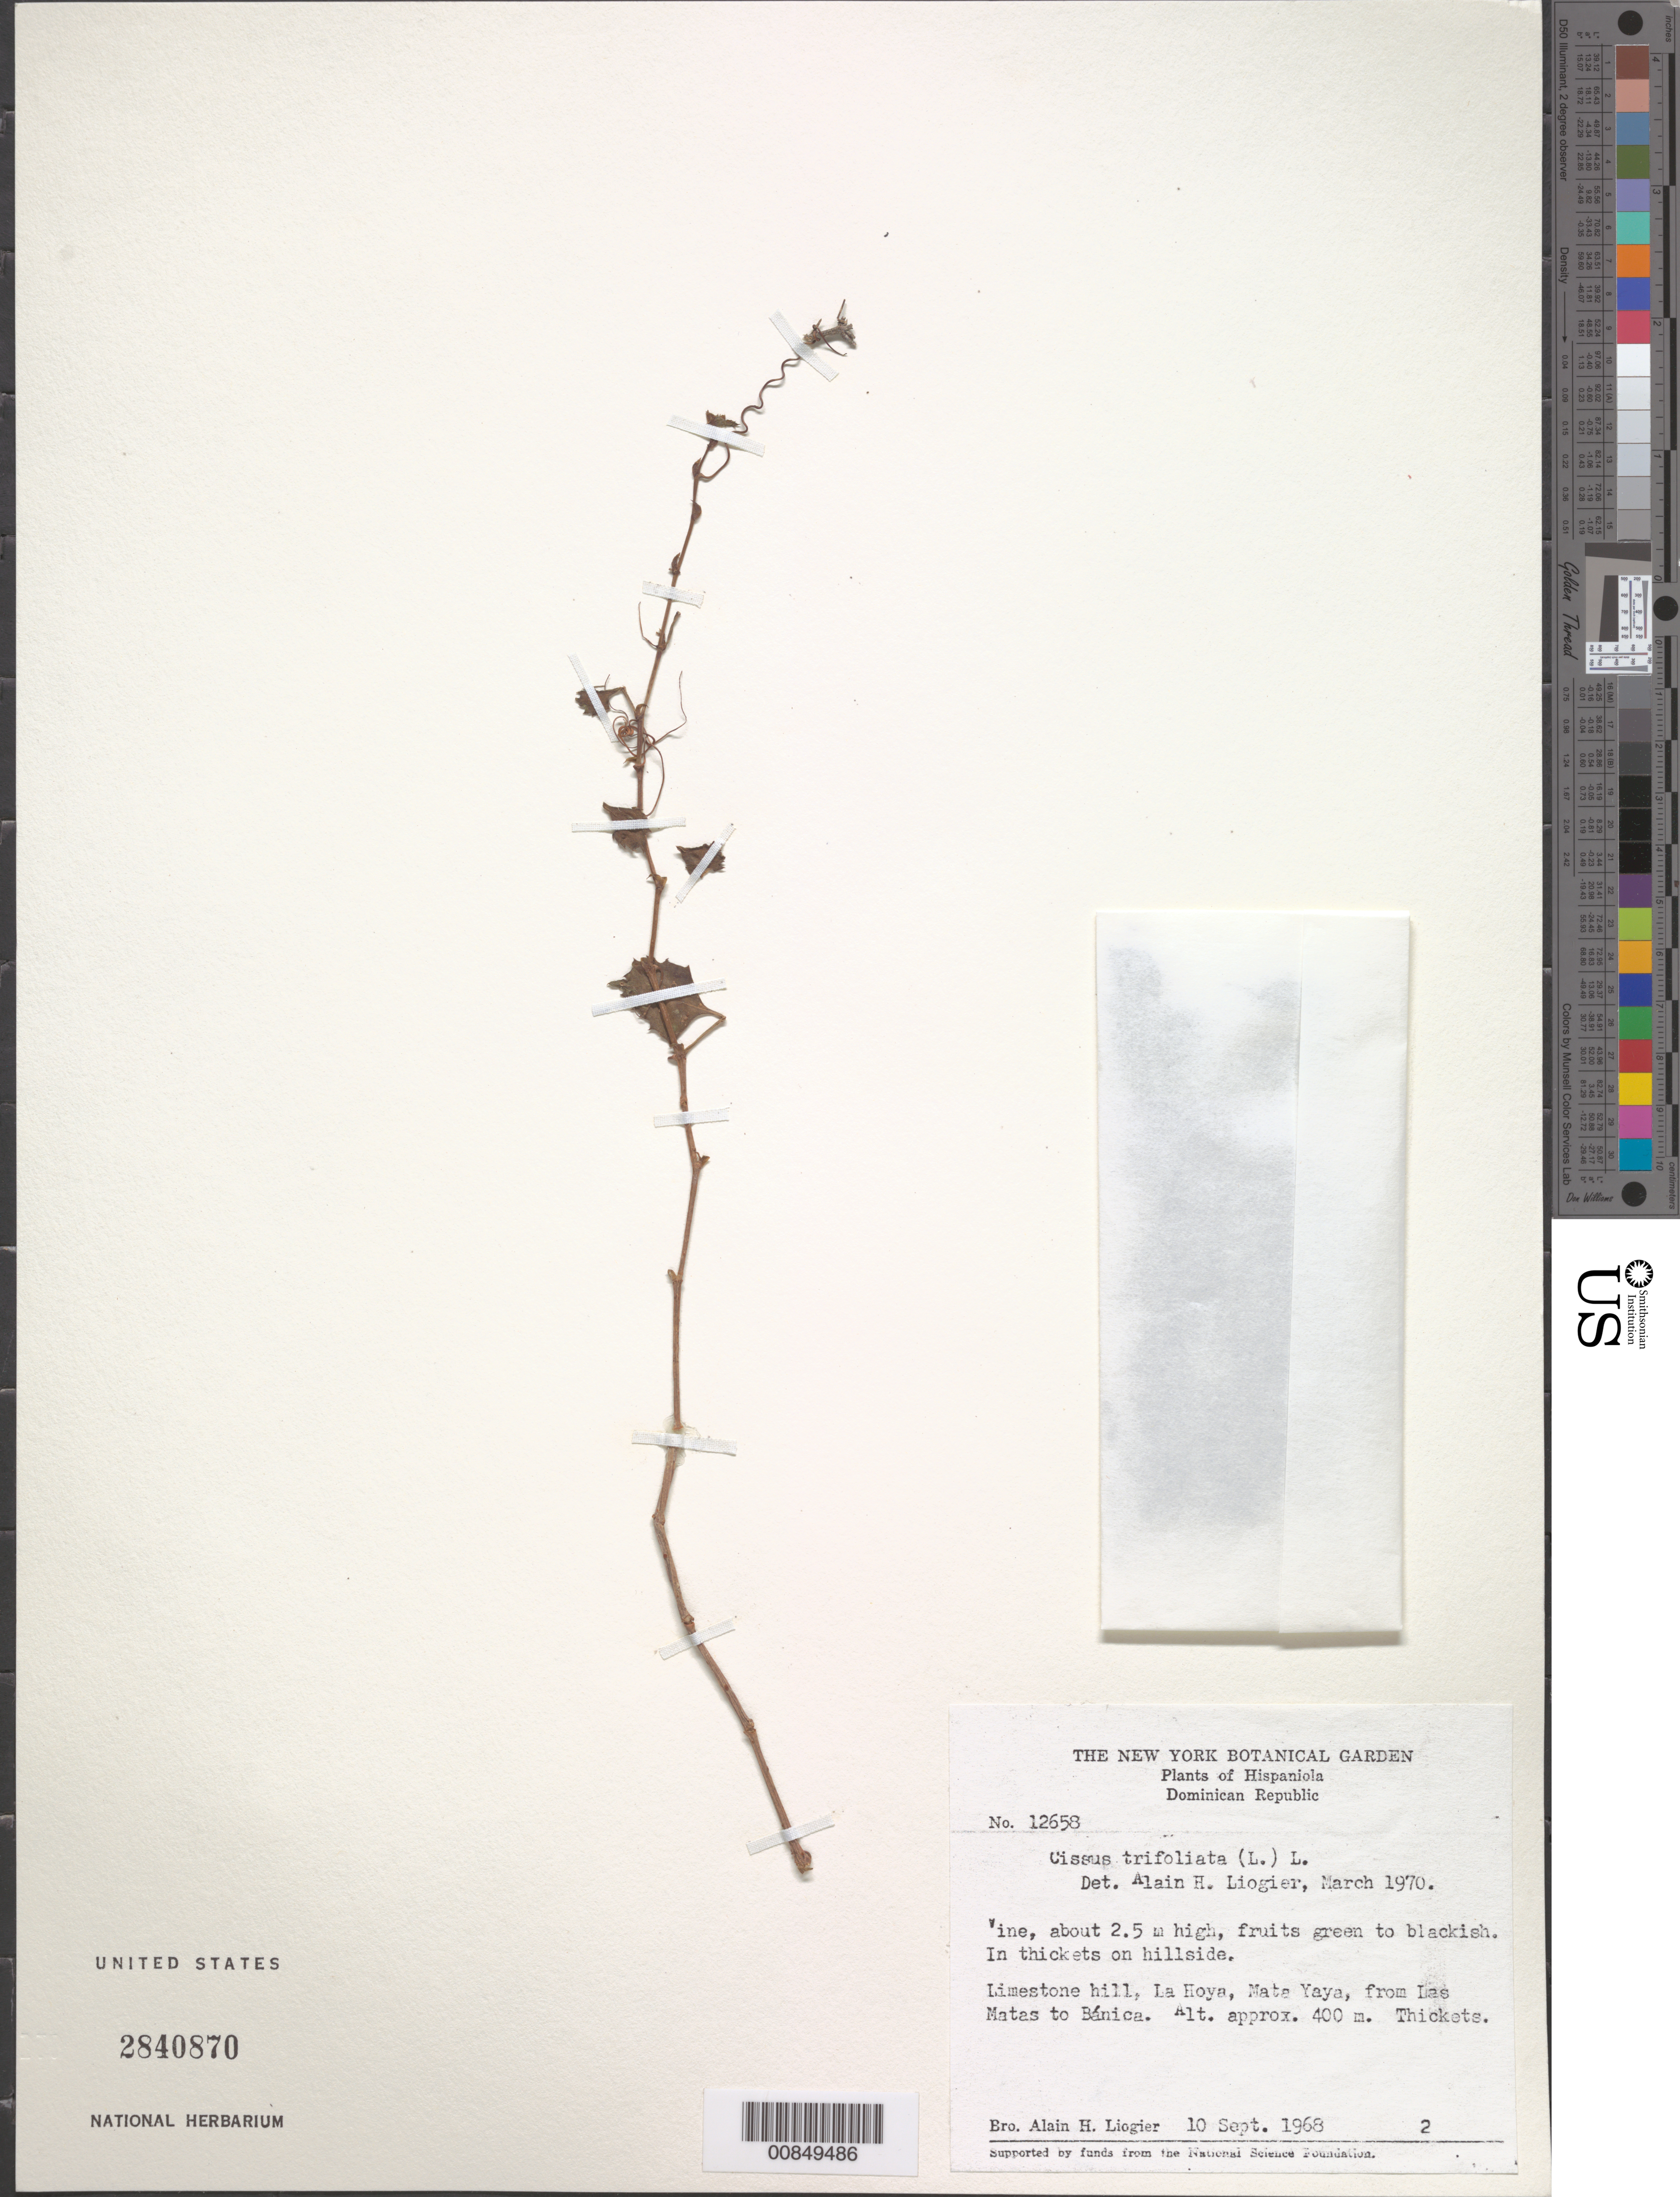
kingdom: Plantae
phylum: Tracheophyta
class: Magnoliopsida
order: Vitales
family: Vitaceae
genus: Cissus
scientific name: Cissus trifoliata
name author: (L.) L.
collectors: A. H. Liogier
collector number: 12658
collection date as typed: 10 Sep 1968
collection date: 1968-09-10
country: Dominican Republic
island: Hispaniola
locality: La Hoya, Mata Yaya, from Las Matas to Bánica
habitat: Thickets on hillside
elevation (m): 400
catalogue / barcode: US 2840870